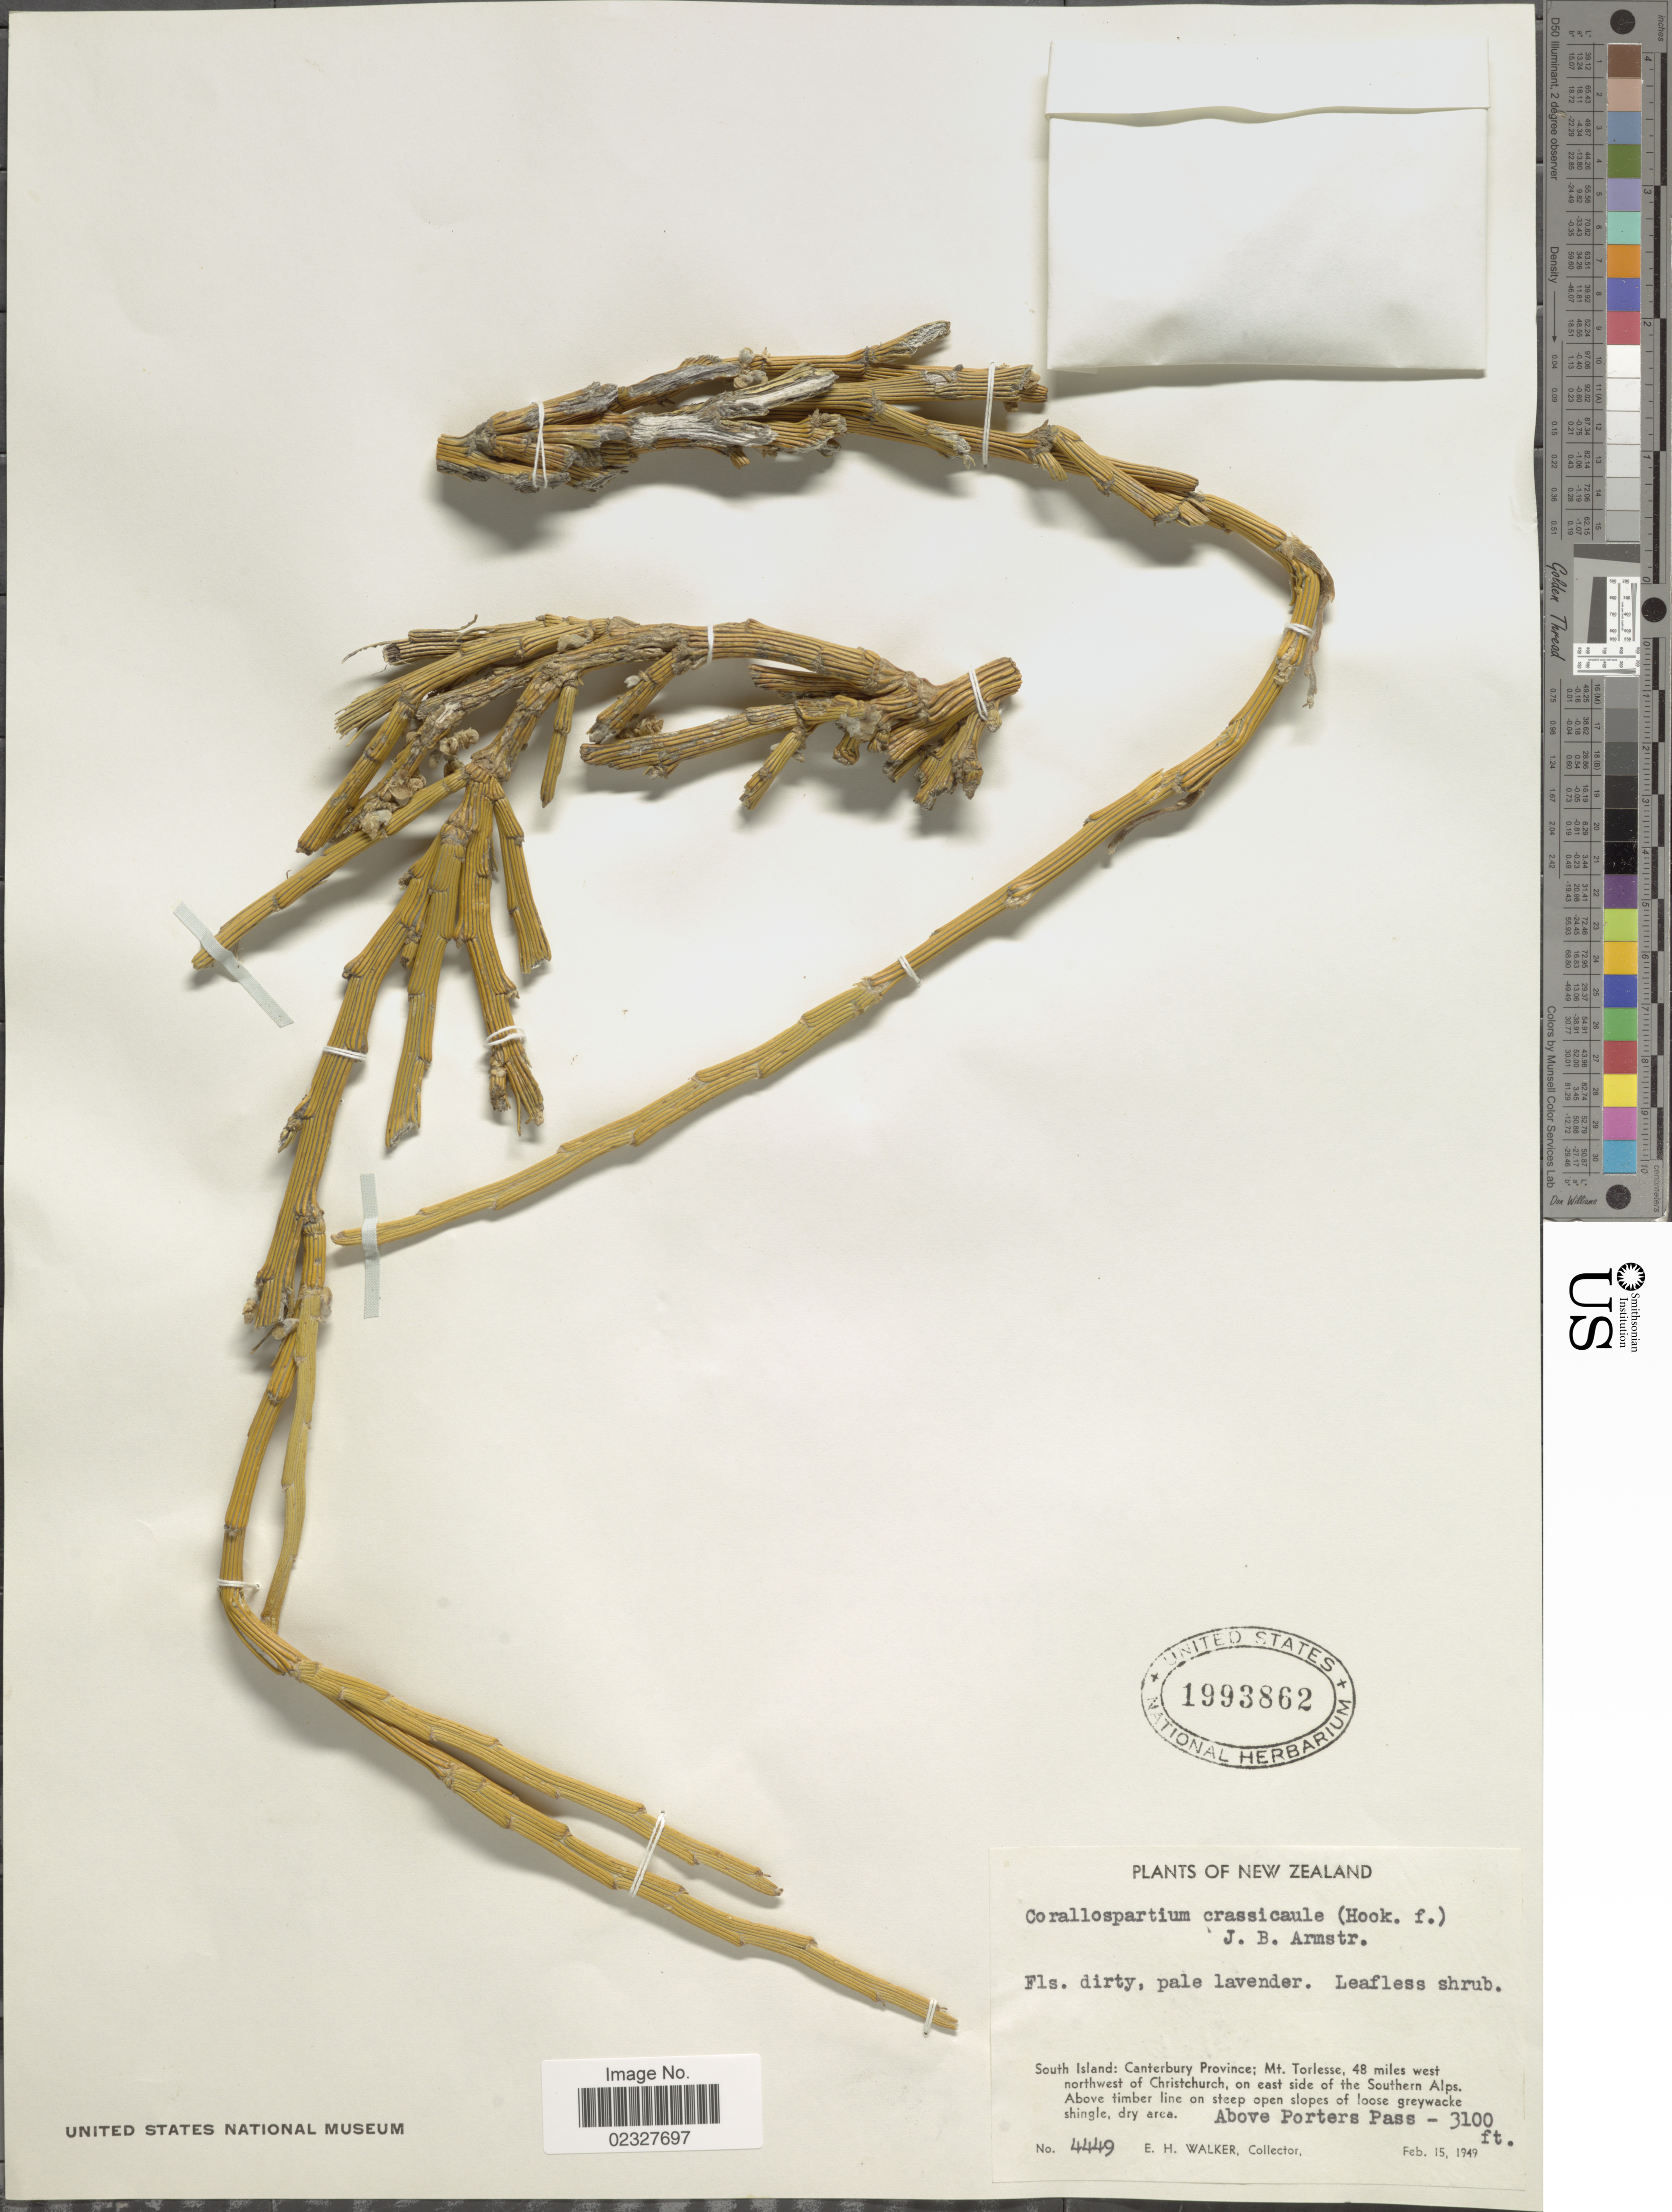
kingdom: Plantae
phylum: Tracheophyta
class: Magnoliopsida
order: Fabales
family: Fabaceae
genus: Carmichaelia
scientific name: Carmichaelia crassicaulis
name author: Hook. f.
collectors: E. H. Walker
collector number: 4449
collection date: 1949-02-15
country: New Zealand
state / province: Canterbury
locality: New Zealand, South Island: Canterbury Province: Mt. Torlesse 48 miles west northwest of Cristchurch, on east of the Southern Alps Above Porters Pass.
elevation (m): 945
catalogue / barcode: US 1993862